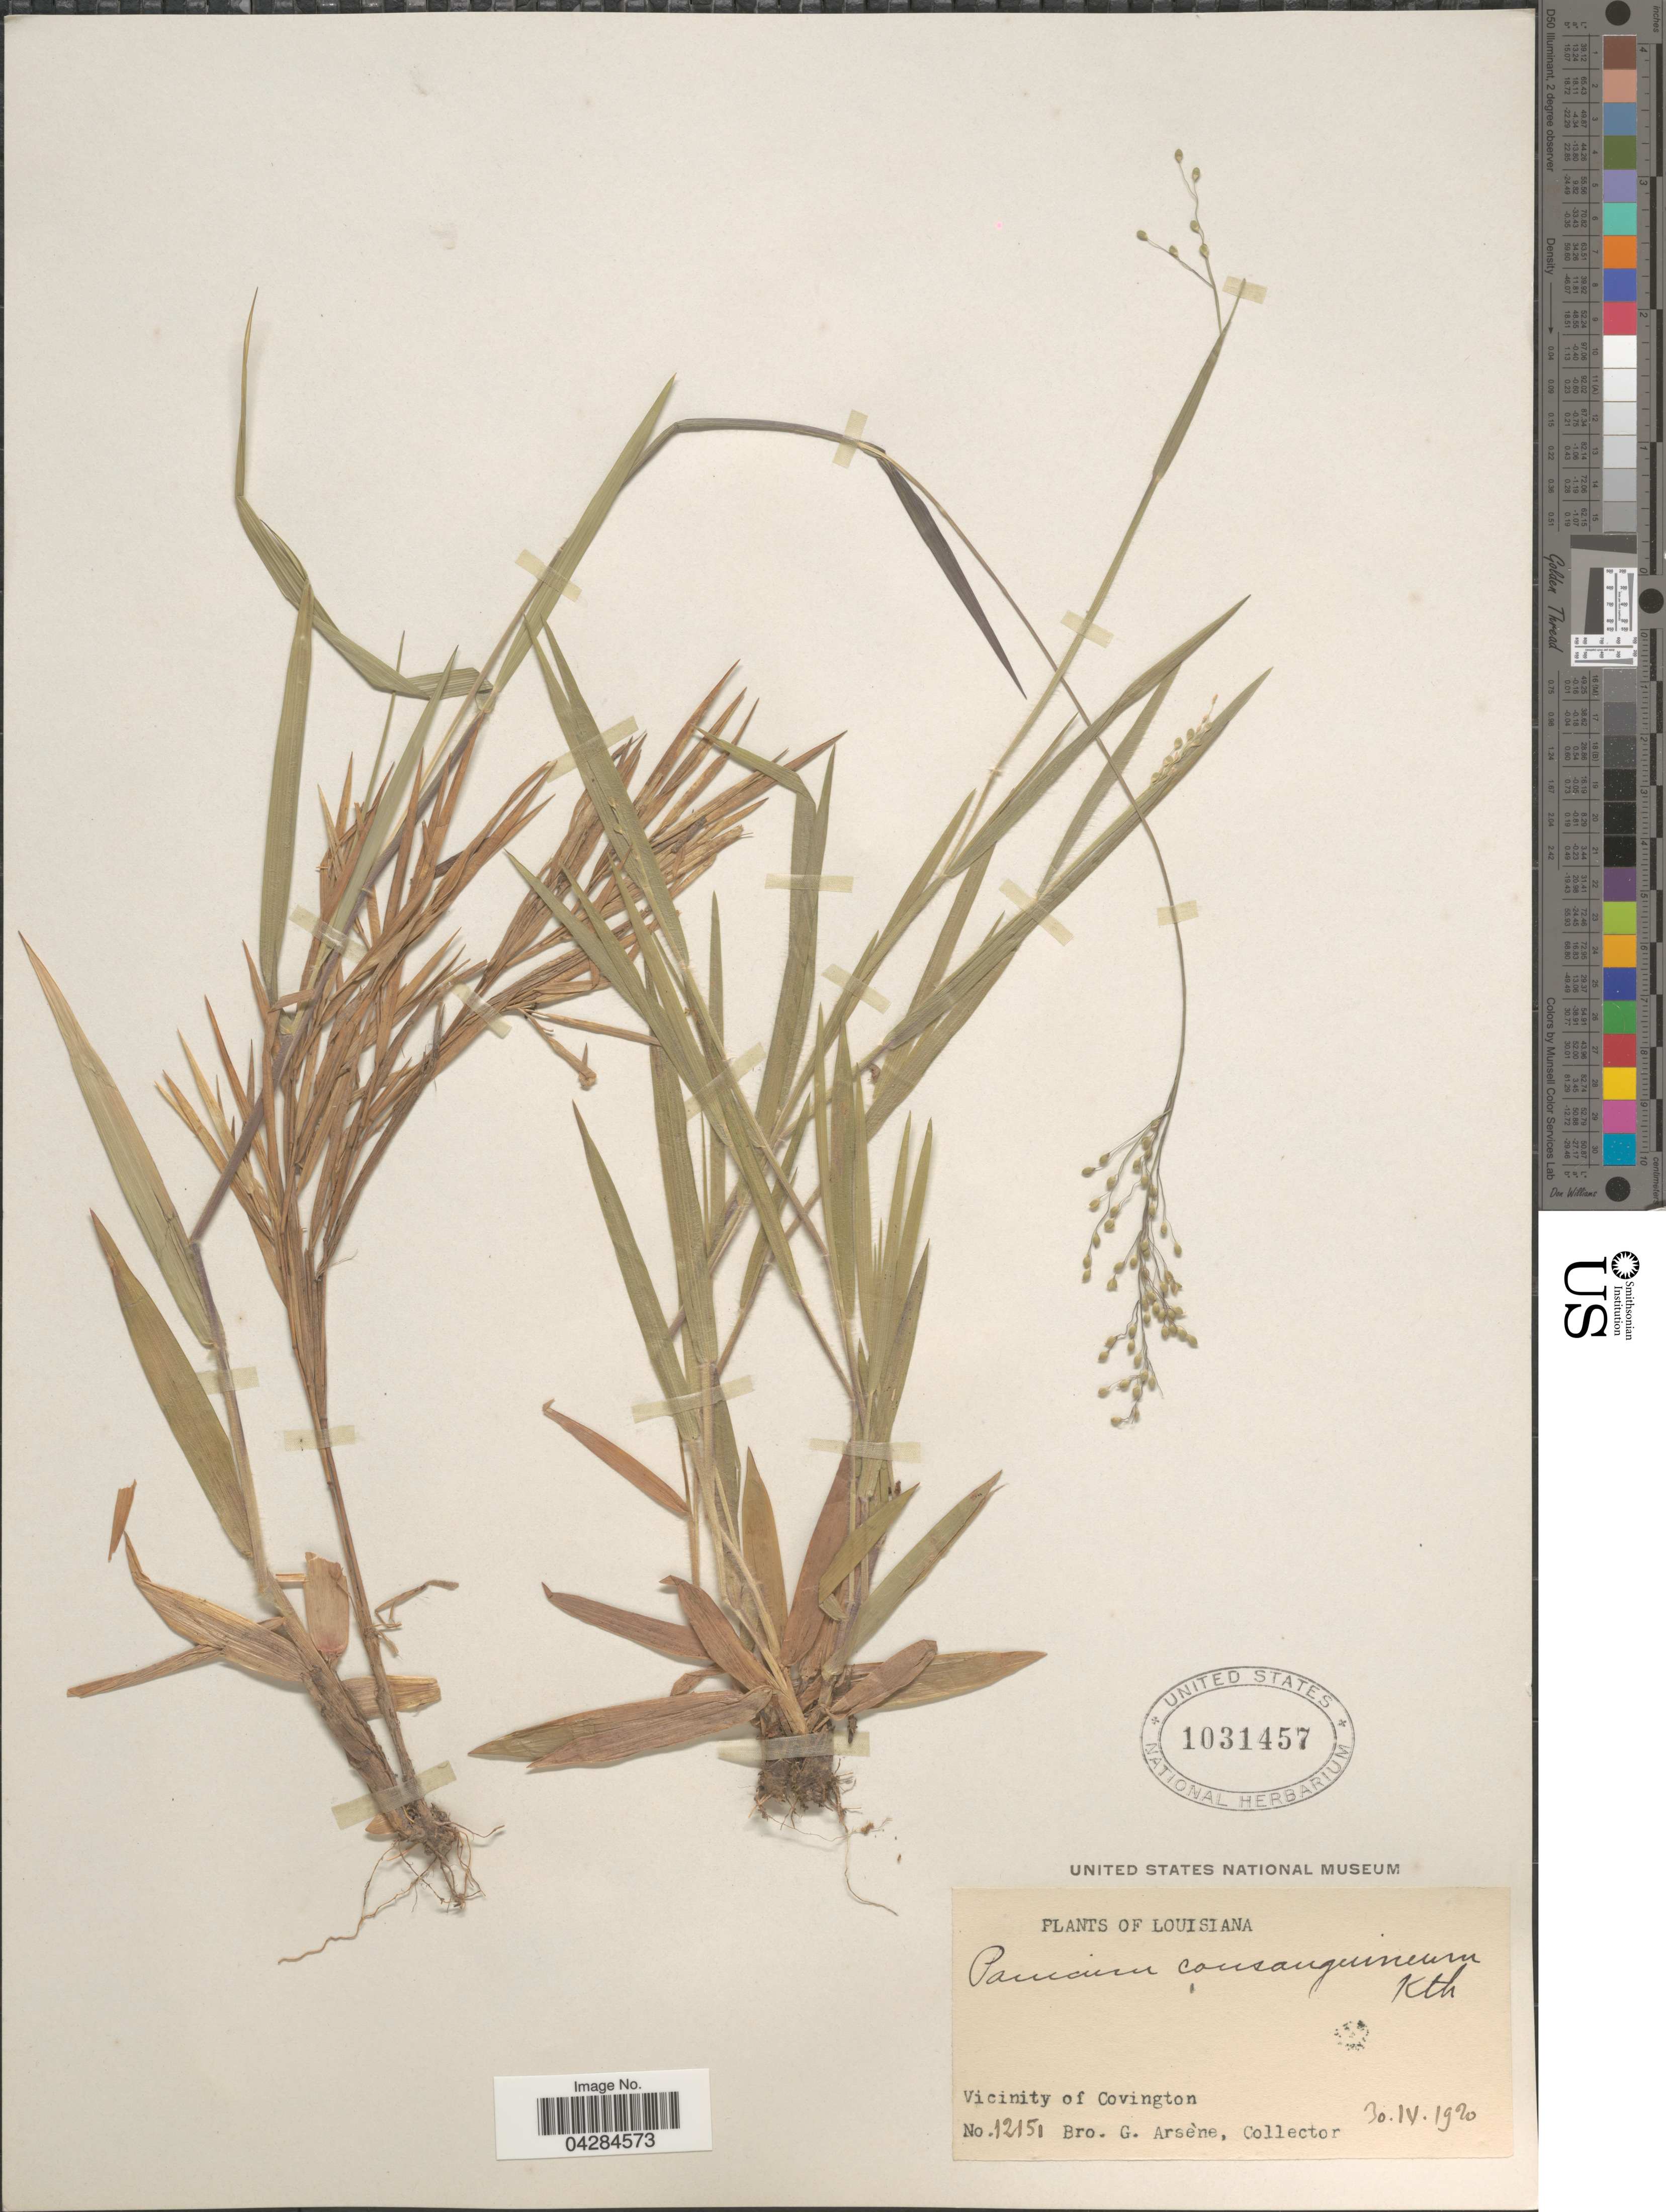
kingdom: Plantae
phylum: Tracheophyta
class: Liliopsida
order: Poales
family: Poaceae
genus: Dichanthelium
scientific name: Dichanthelium ovale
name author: (Elliott) Gould & C.A. Clark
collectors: Bro. G. Arsène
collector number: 12151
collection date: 1920-04-30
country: United States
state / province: Louisiana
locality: Vicinity of Covington.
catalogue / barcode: US 1031457